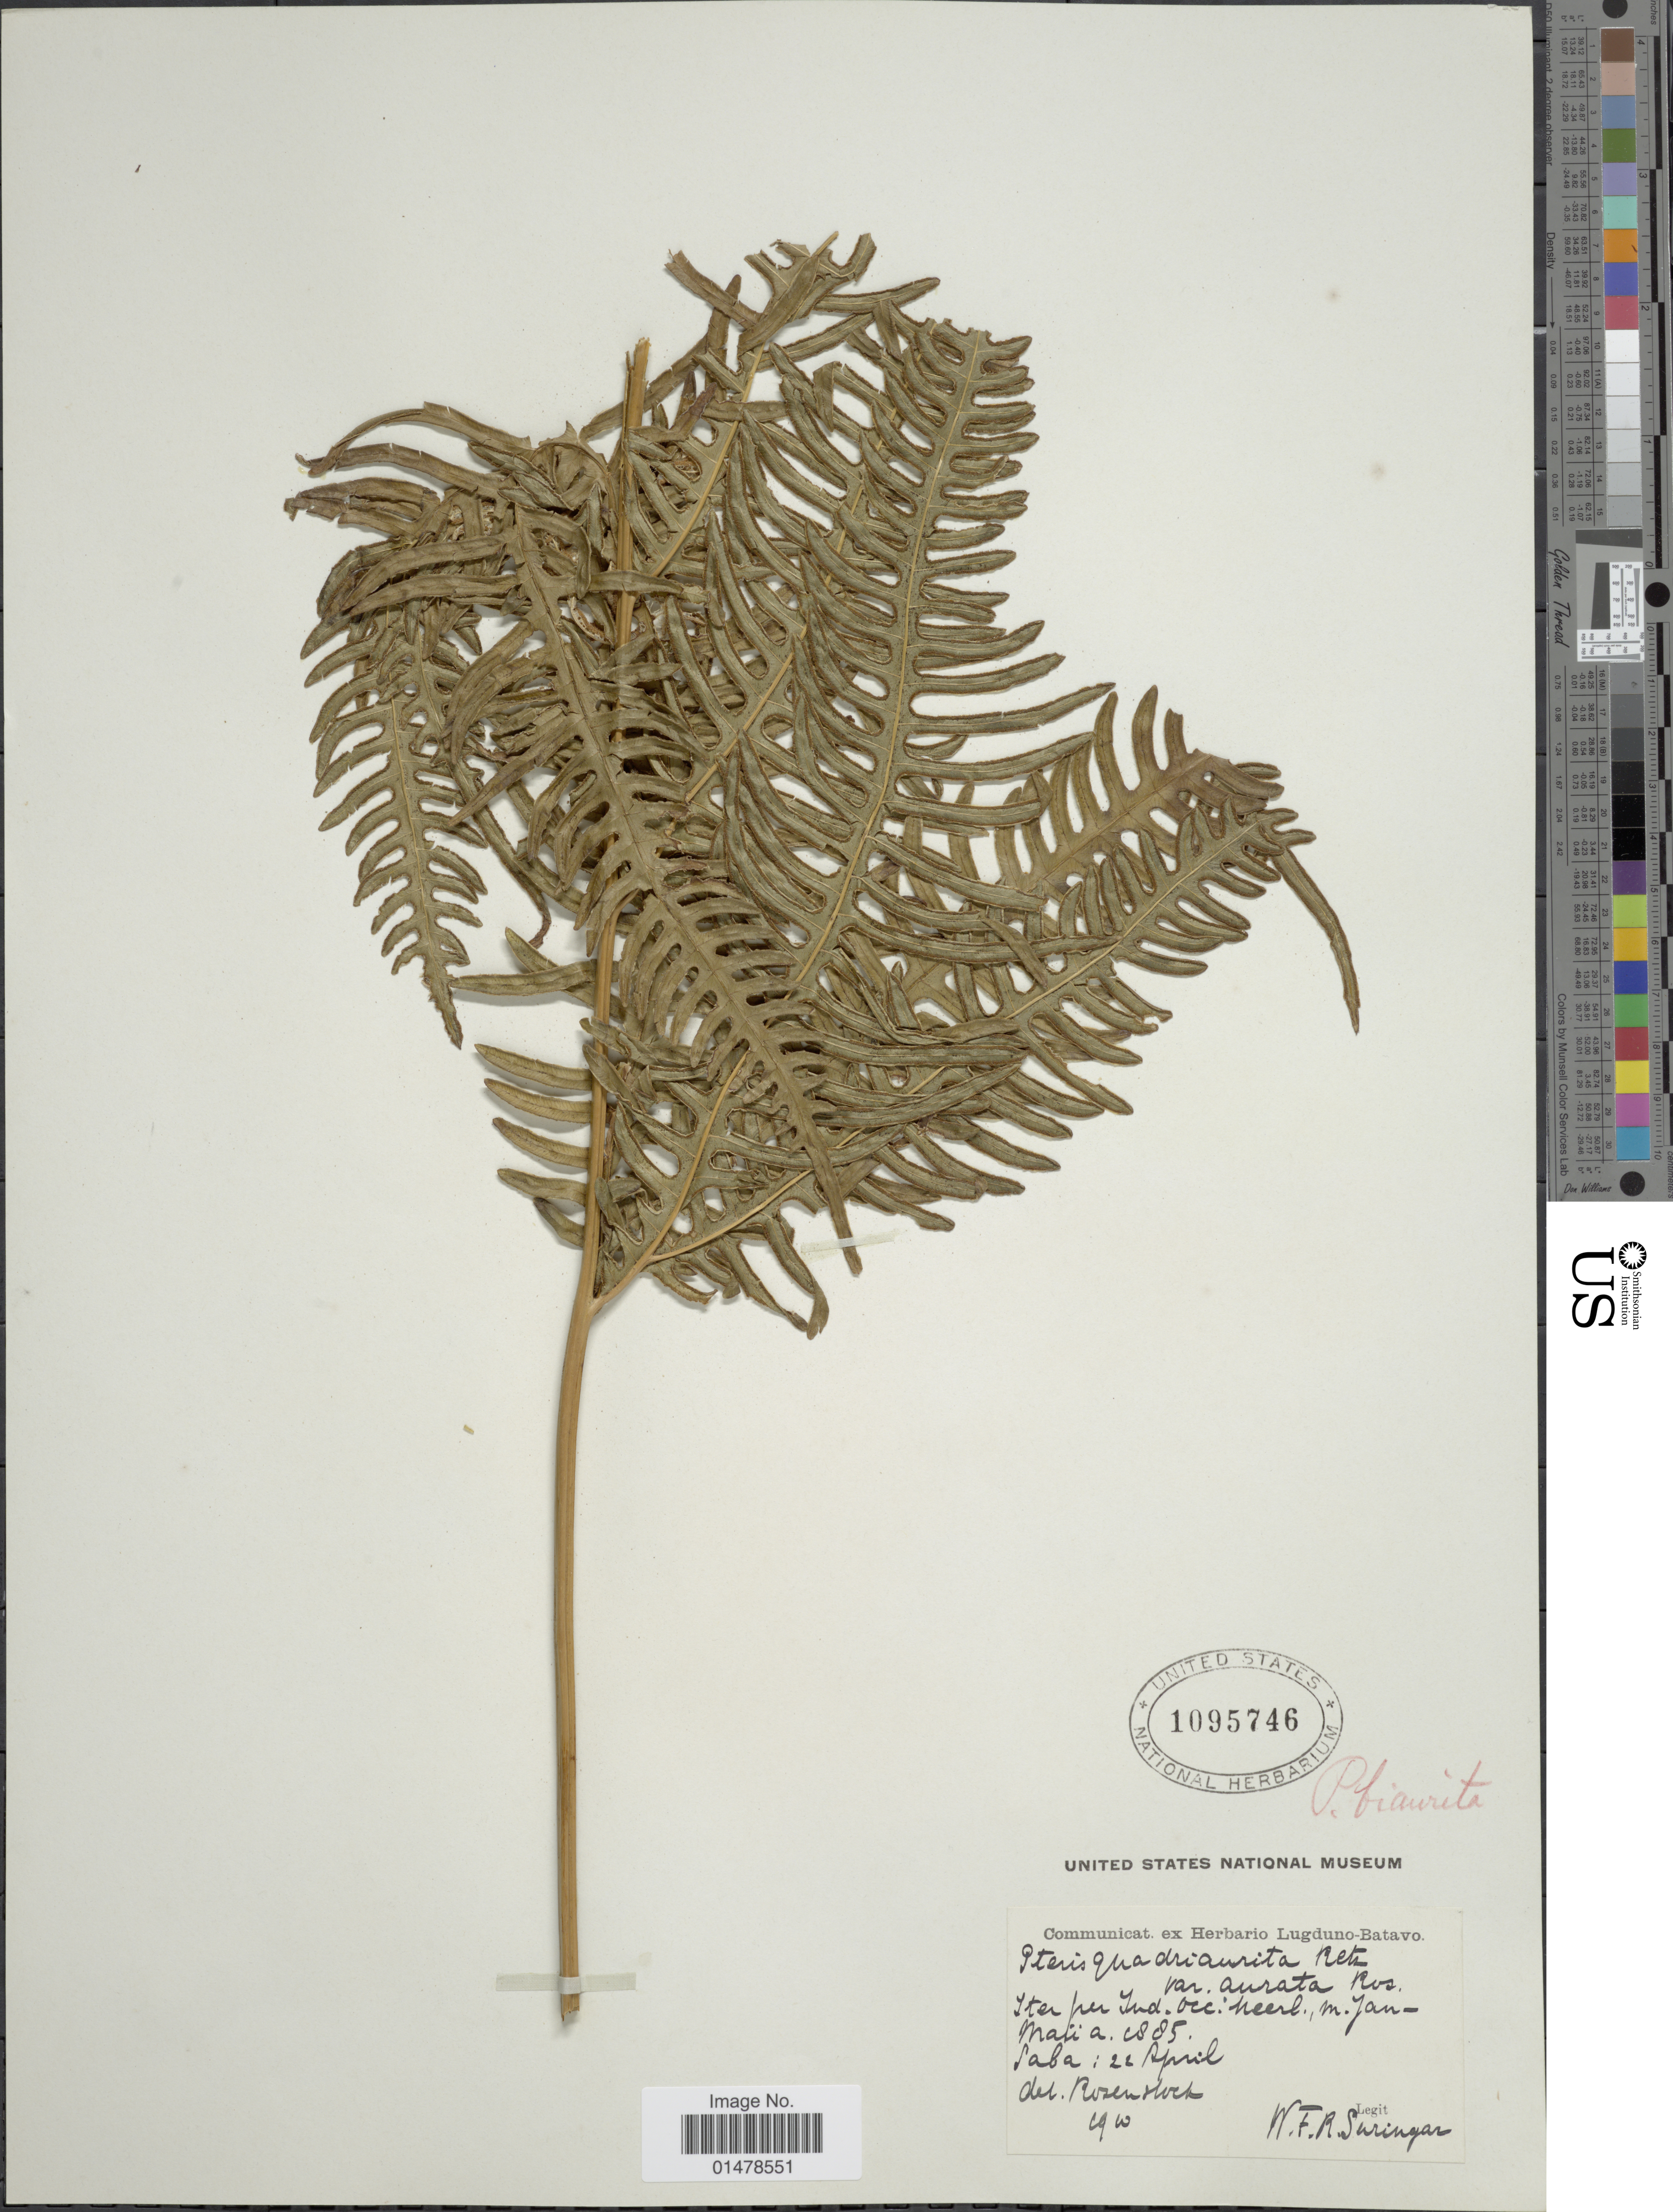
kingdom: Plantae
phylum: Tracheophyta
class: Polypodiopsida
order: Polypodiales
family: Pteridaceae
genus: Pteris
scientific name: Pteris biaurita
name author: L.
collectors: W. F. Suringar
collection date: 1885-04-22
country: Netherlands Antilles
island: Saba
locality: Iter per Ind. occ: neerl., Saba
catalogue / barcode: US 1095746